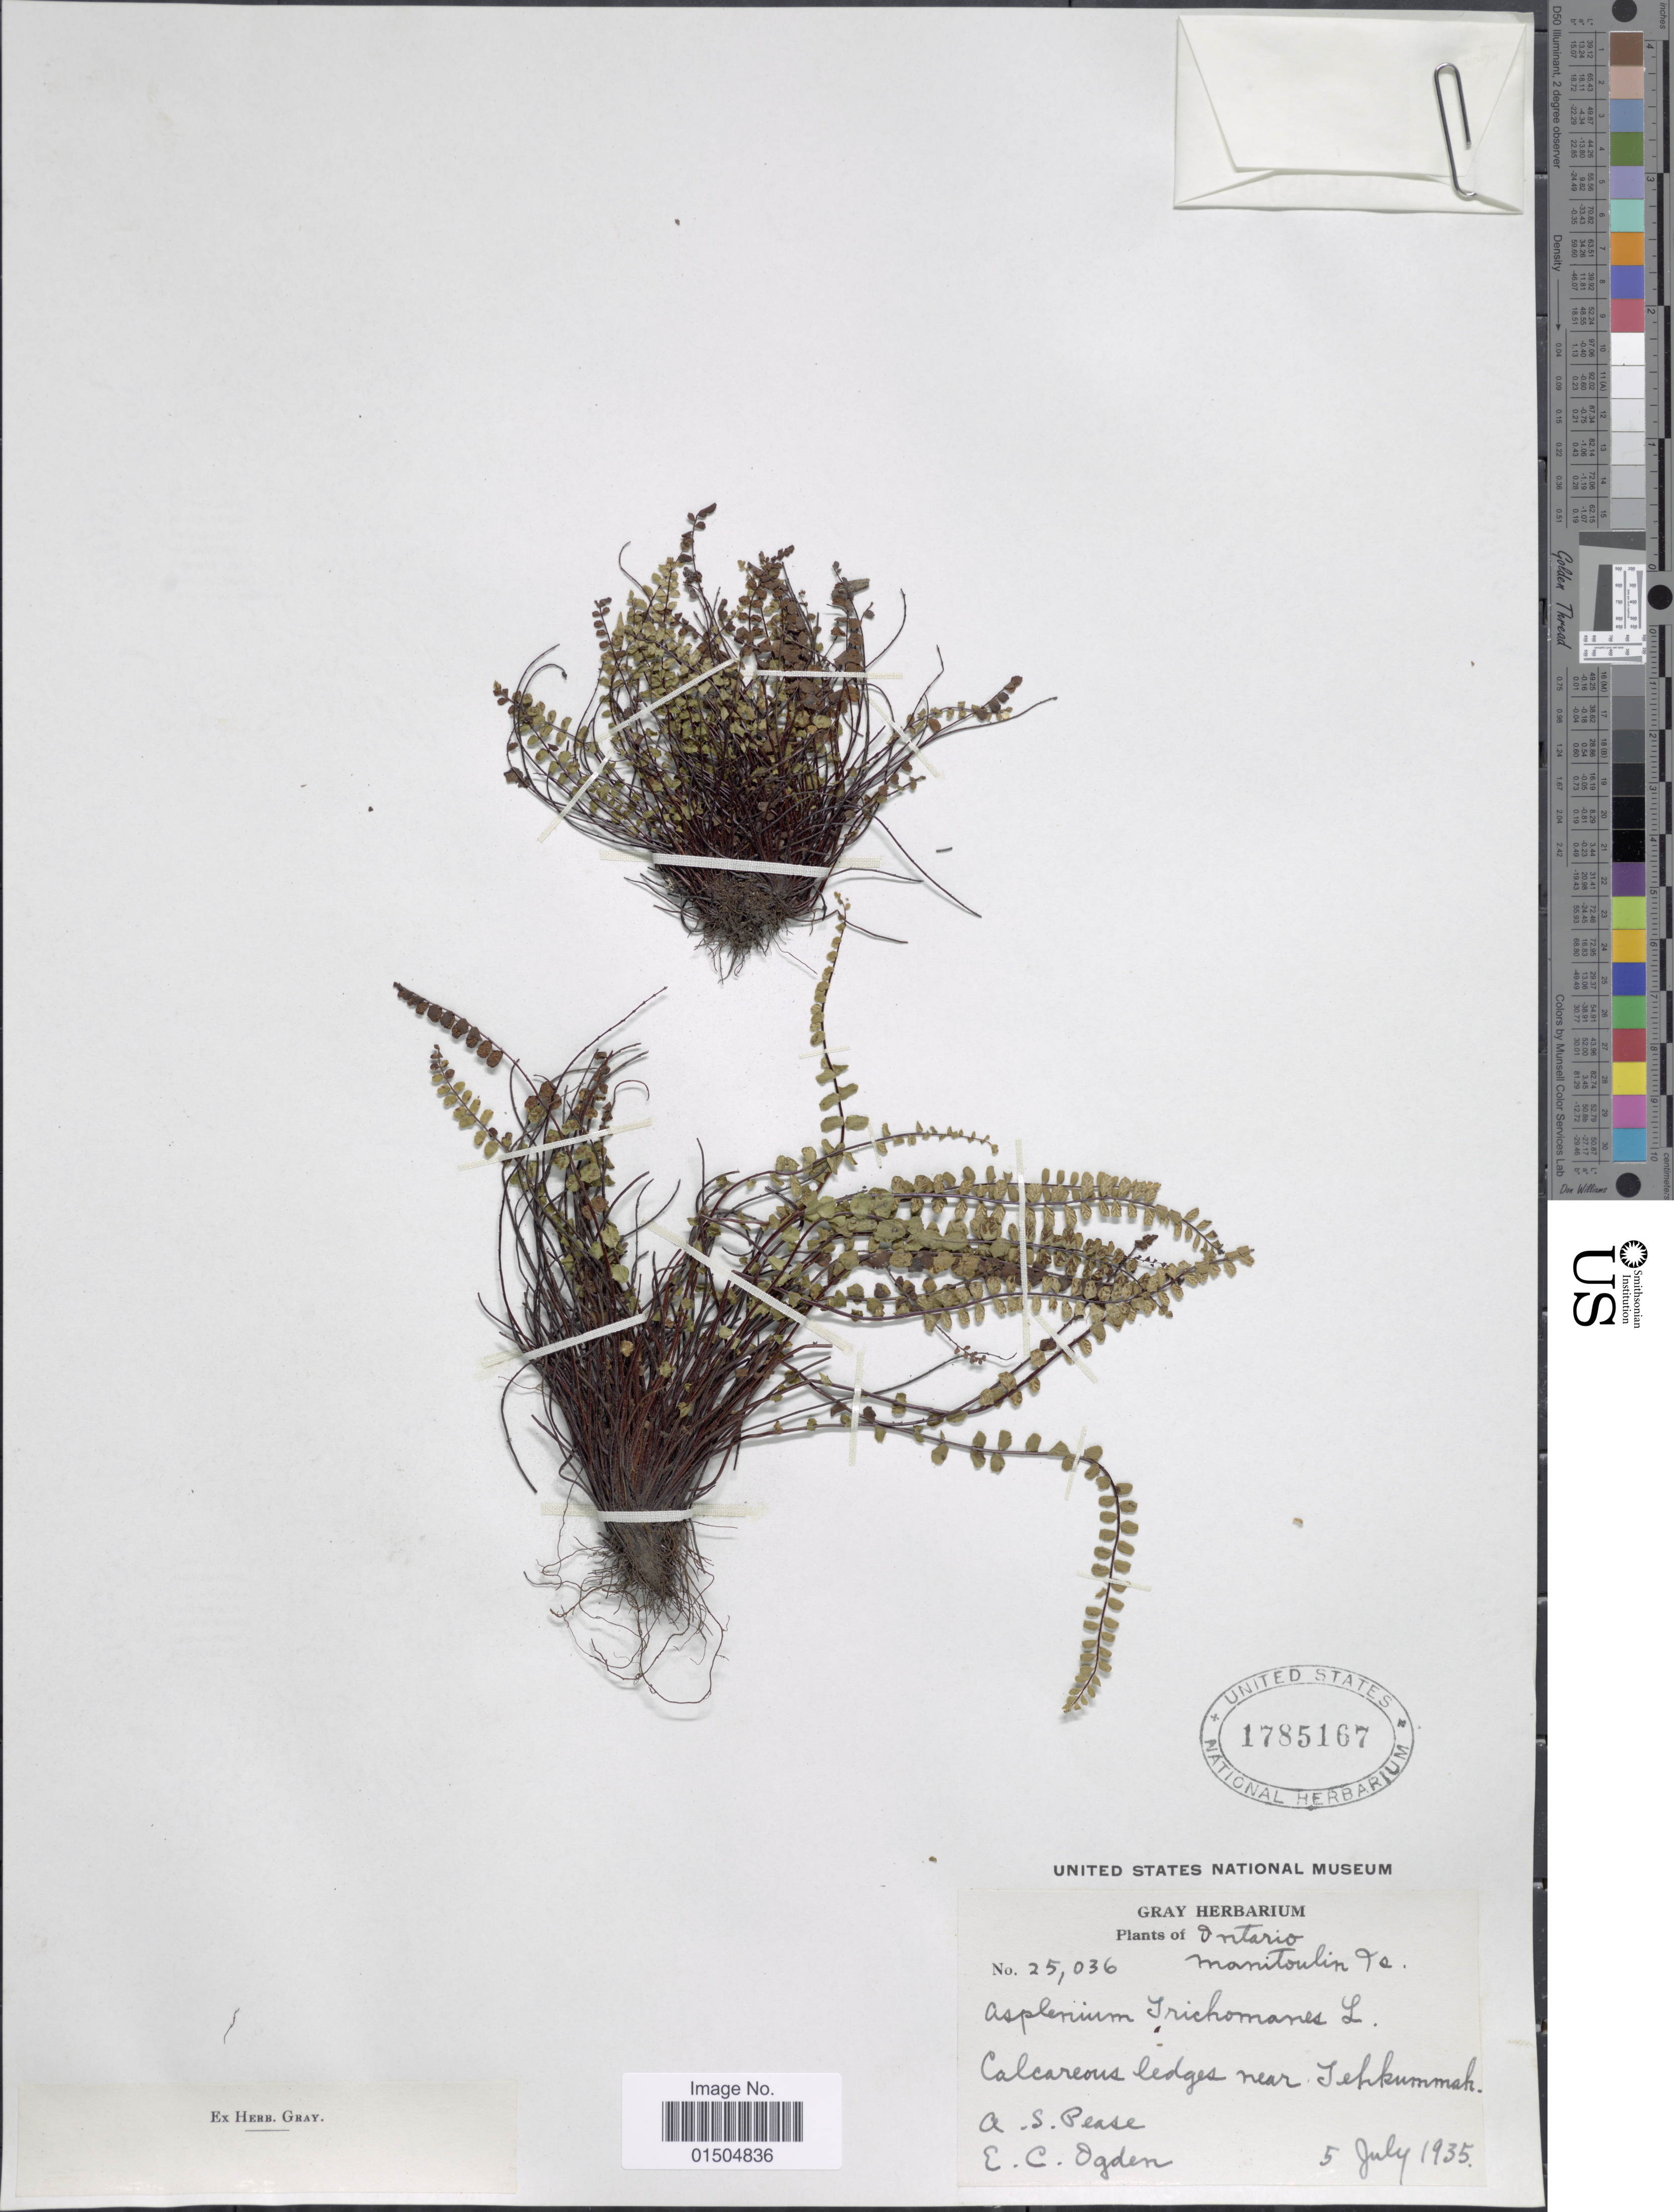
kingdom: Plantae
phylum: Tracheophyta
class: Polypodiopsida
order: Polypodiales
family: Aspleniaceae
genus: Asplenium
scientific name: Asplenium trichomanes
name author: L.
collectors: A. S. Pease & E. Ogden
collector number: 25036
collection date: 1935-07-05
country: Canada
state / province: Ontario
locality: Manitoulin Is. Calcareous ledges near Tehkummah.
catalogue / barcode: US 1785167